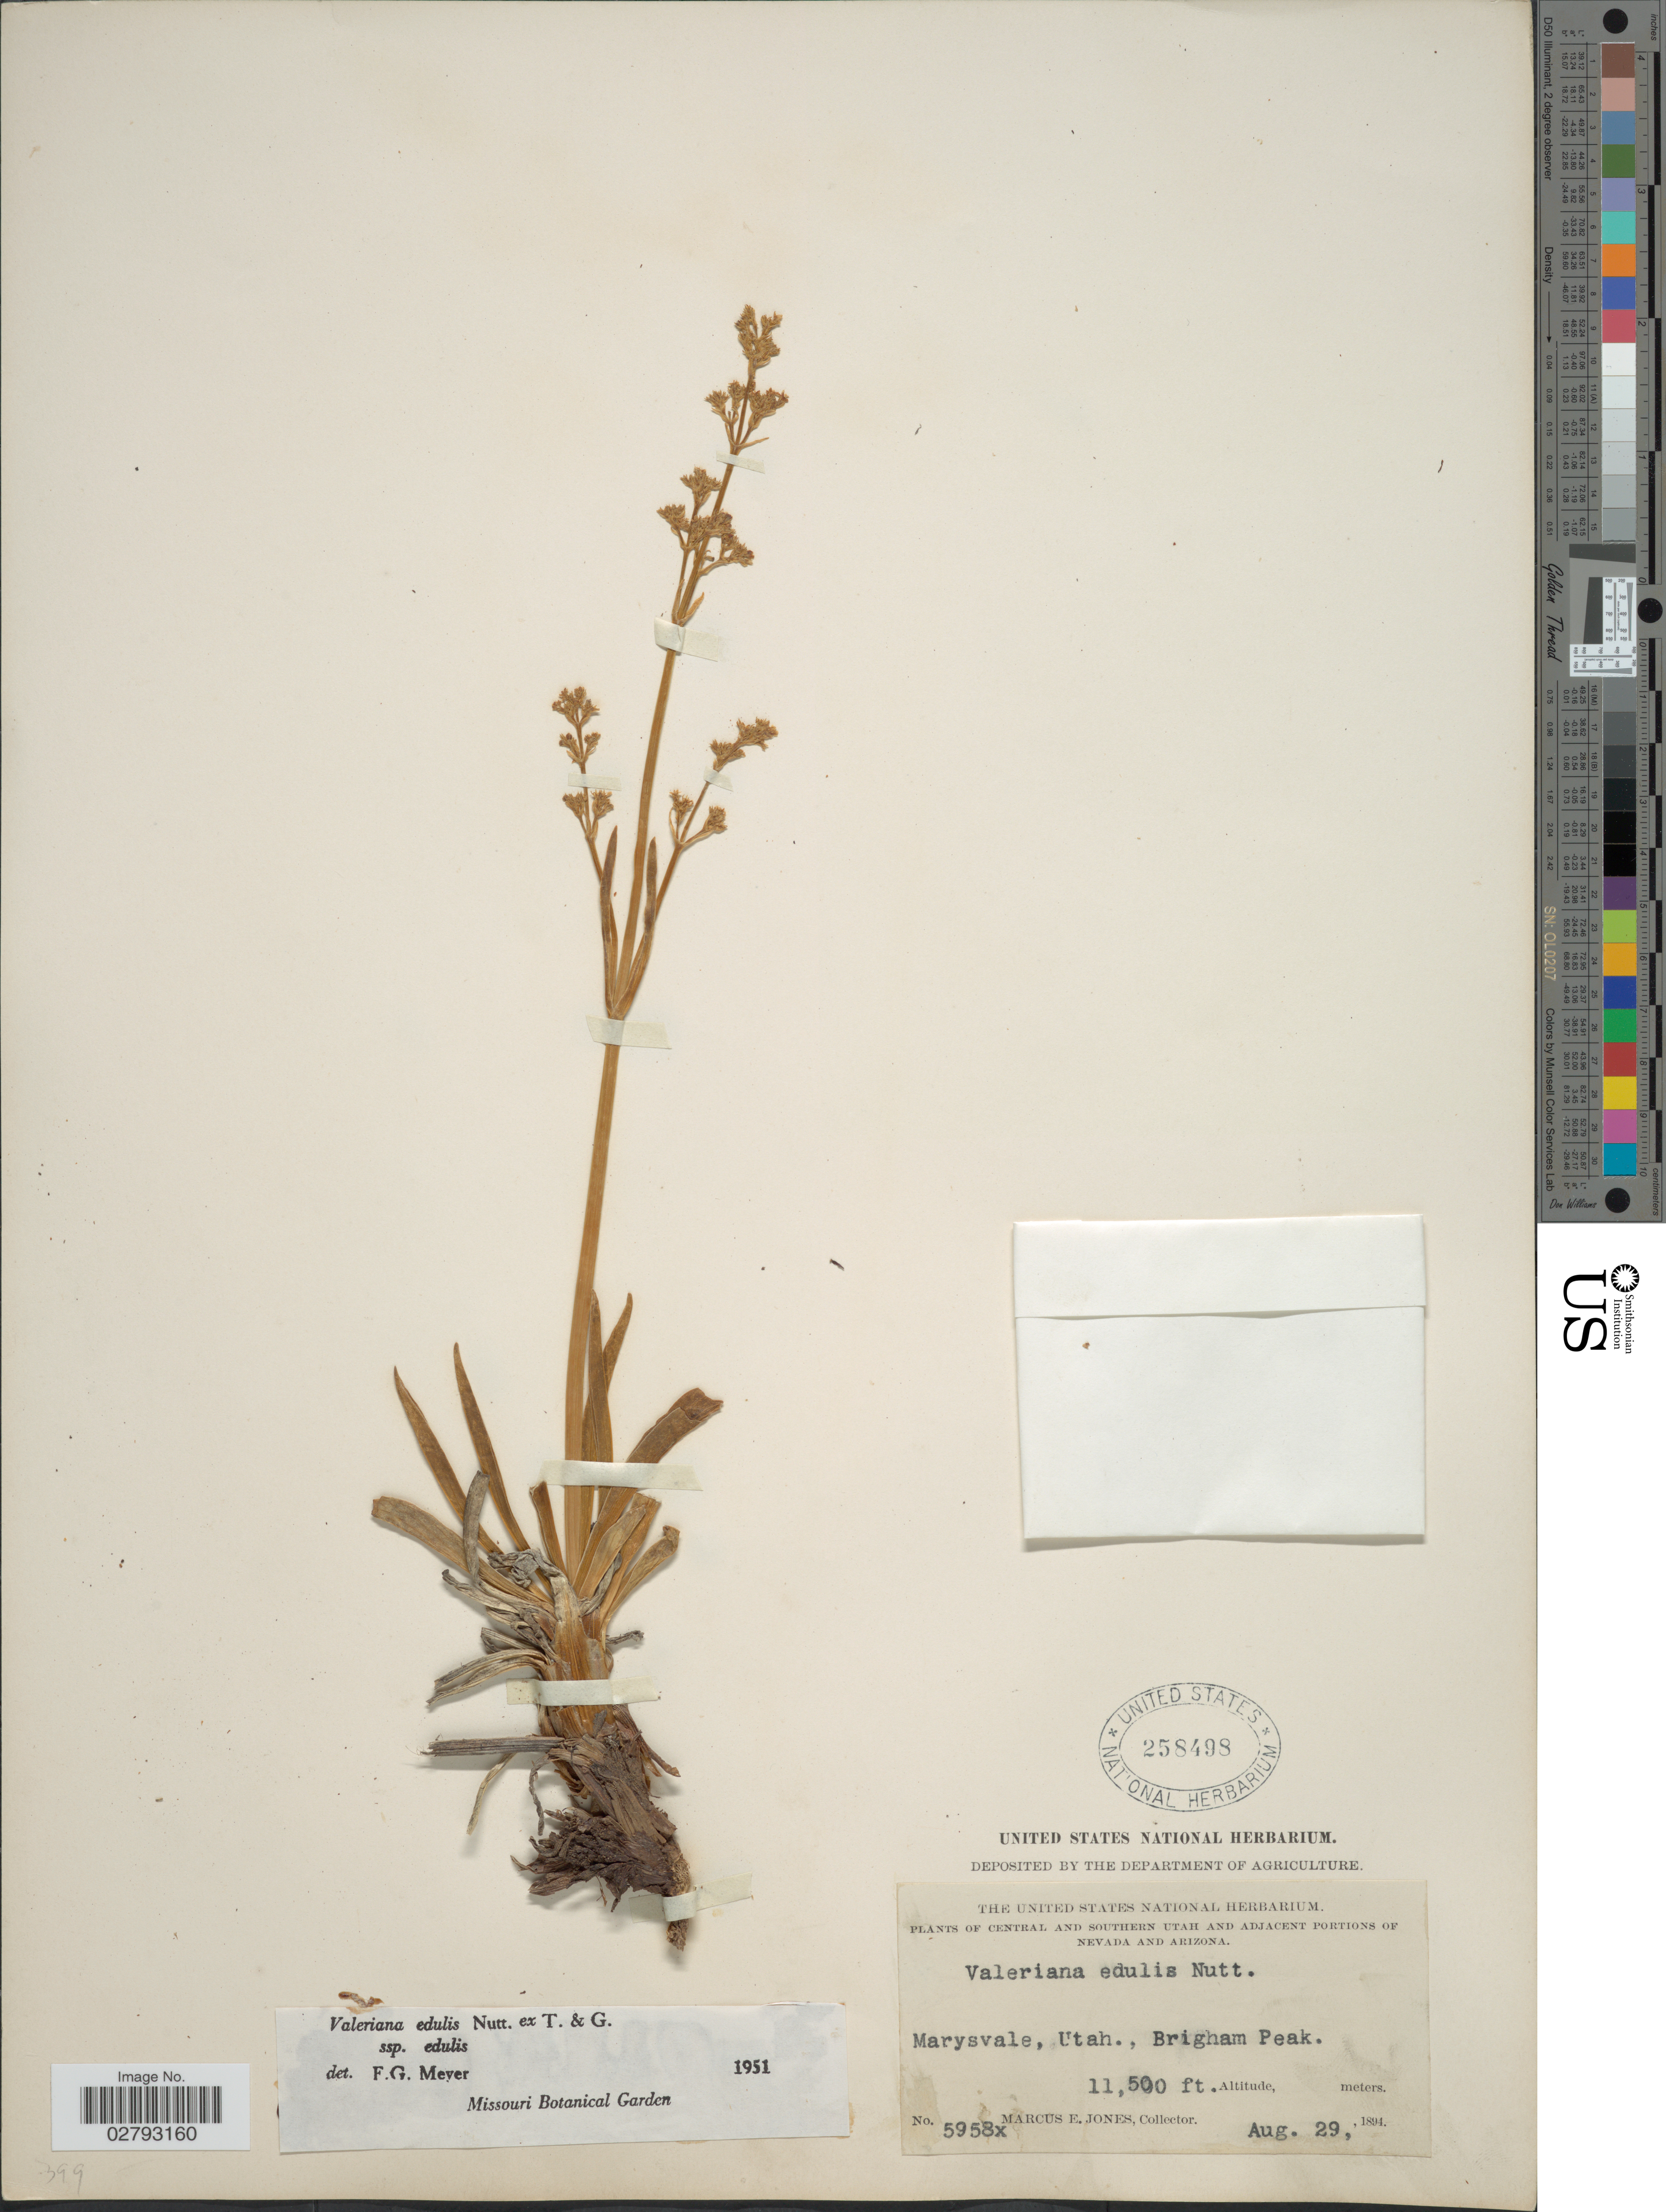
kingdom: Plantae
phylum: Tracheophyta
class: Magnoliopsida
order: Dipsacales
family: Caprifoliaceae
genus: Valeriana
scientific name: Valeriana edulis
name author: Nutt.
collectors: M. E. Jones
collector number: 5958x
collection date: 1894-08-29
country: United States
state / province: Utah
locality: Central and Southern. Marysvale, Utah, Brigham Peak.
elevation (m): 3505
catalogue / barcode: US 258498